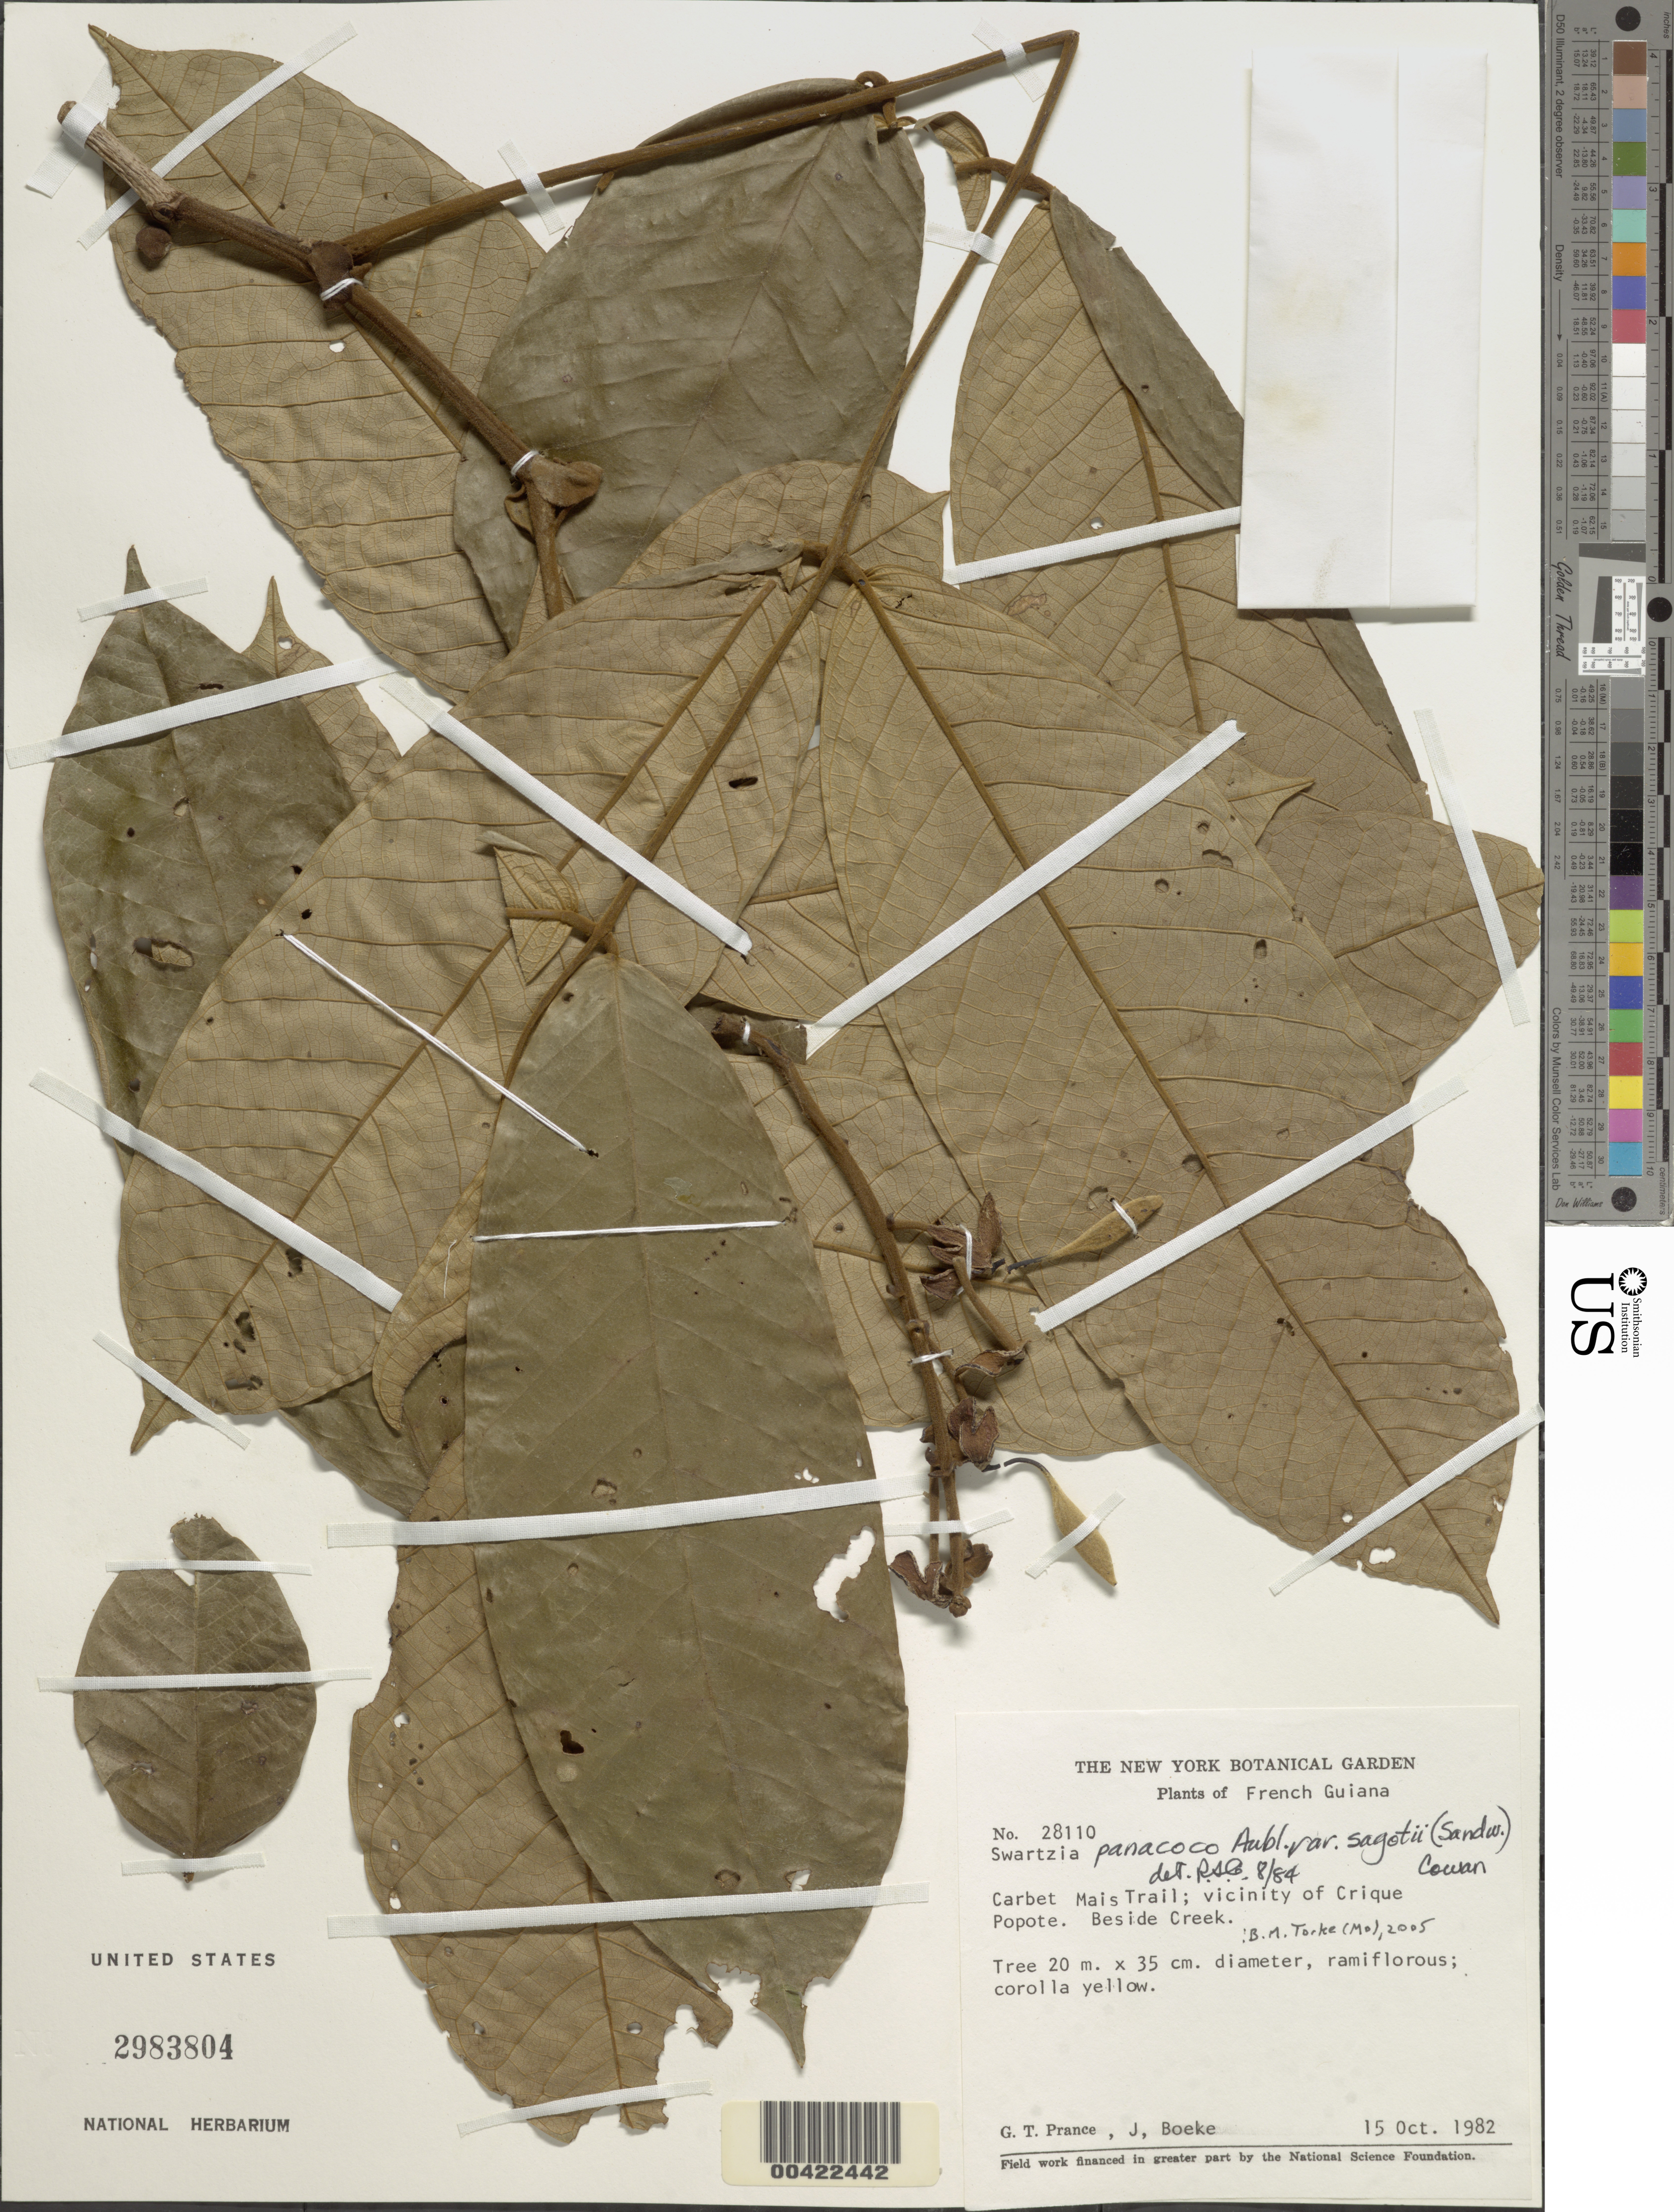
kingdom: Plantae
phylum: Tracheophyta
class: Magnoliopsida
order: Fabales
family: Fabaceae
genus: Swartzia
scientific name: Swartzia panacoco var. sagotii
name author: (Sandwith) R.S. Cowan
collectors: G. T. Prance & J. D. Boeke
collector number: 28110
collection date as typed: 15 Oct 1982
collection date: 1982-10-15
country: French Guiana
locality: Mais trail; vicinity of crique popote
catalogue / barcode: US 2983804